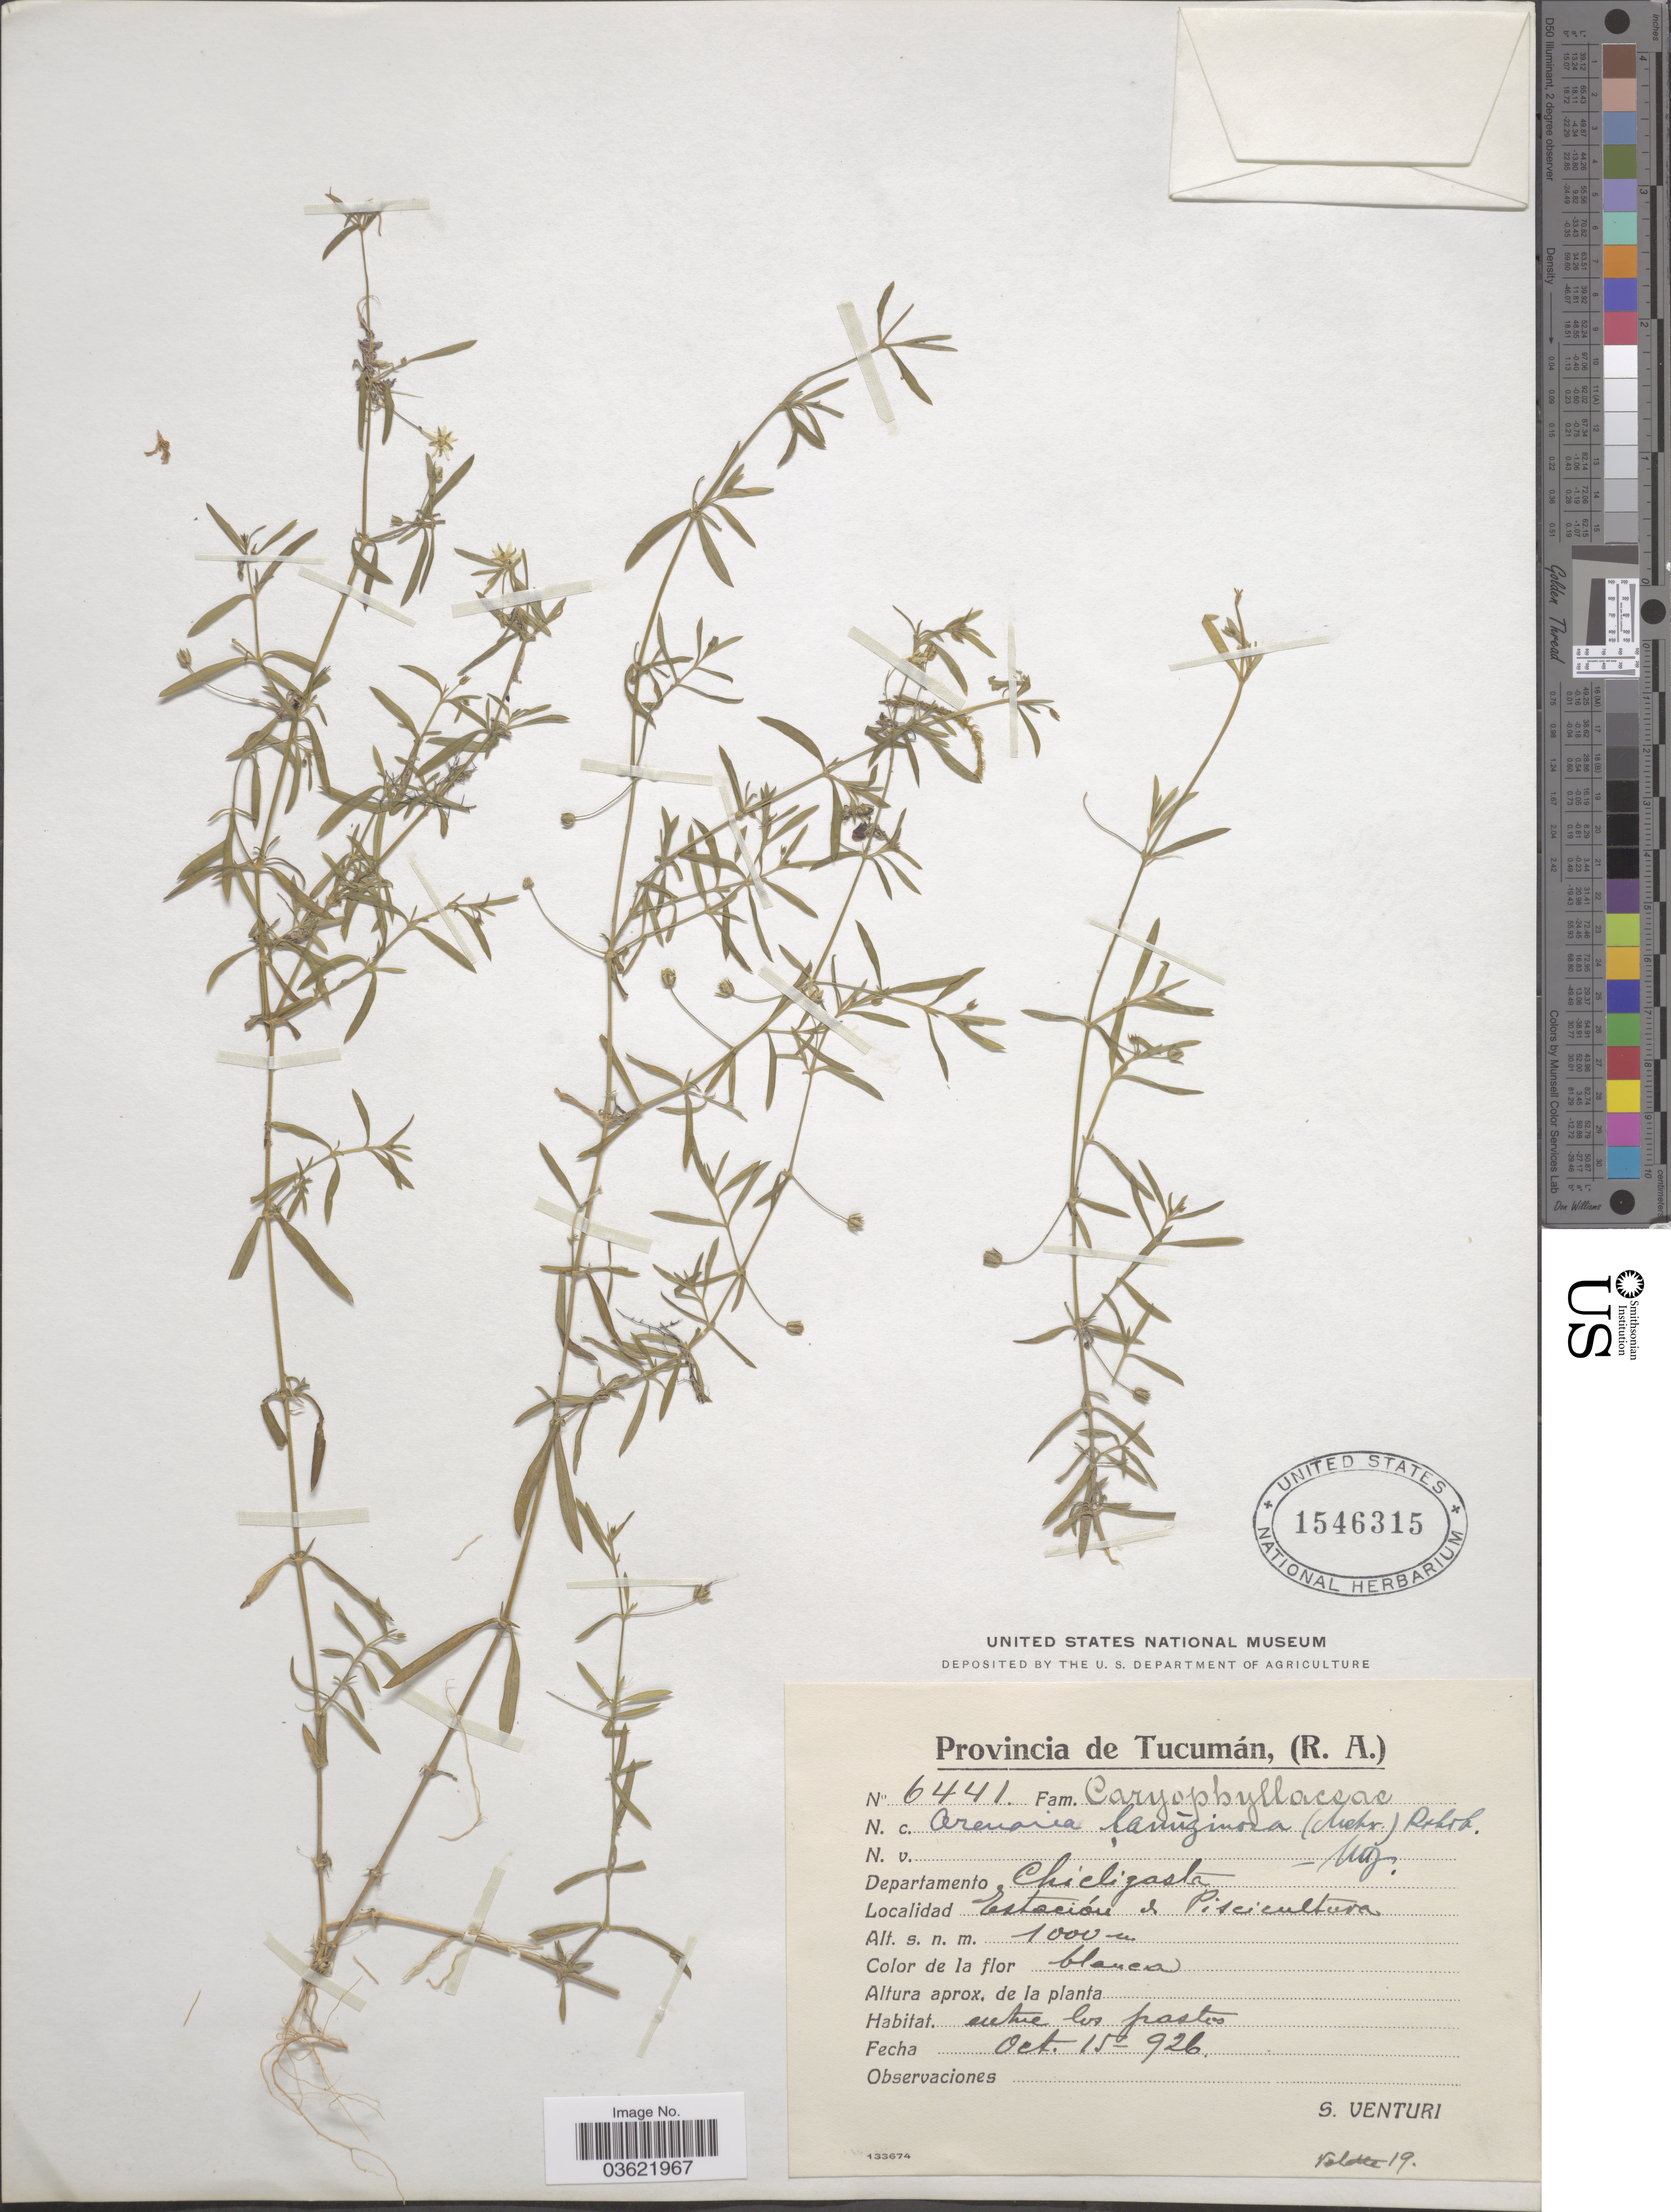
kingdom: Plantae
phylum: Tracheophyta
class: Magnoliopsida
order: Caryophyllales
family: Caryophyllaceae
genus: Arenaria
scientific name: Arenaria lanuginosa var. megalantha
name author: Rohrb.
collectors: S. Venturi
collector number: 6441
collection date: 1926-10-15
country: Argentina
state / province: Tucuman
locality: Departamento Chicligasta. Estación de Piscicultura.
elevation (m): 1000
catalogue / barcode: US 1546315